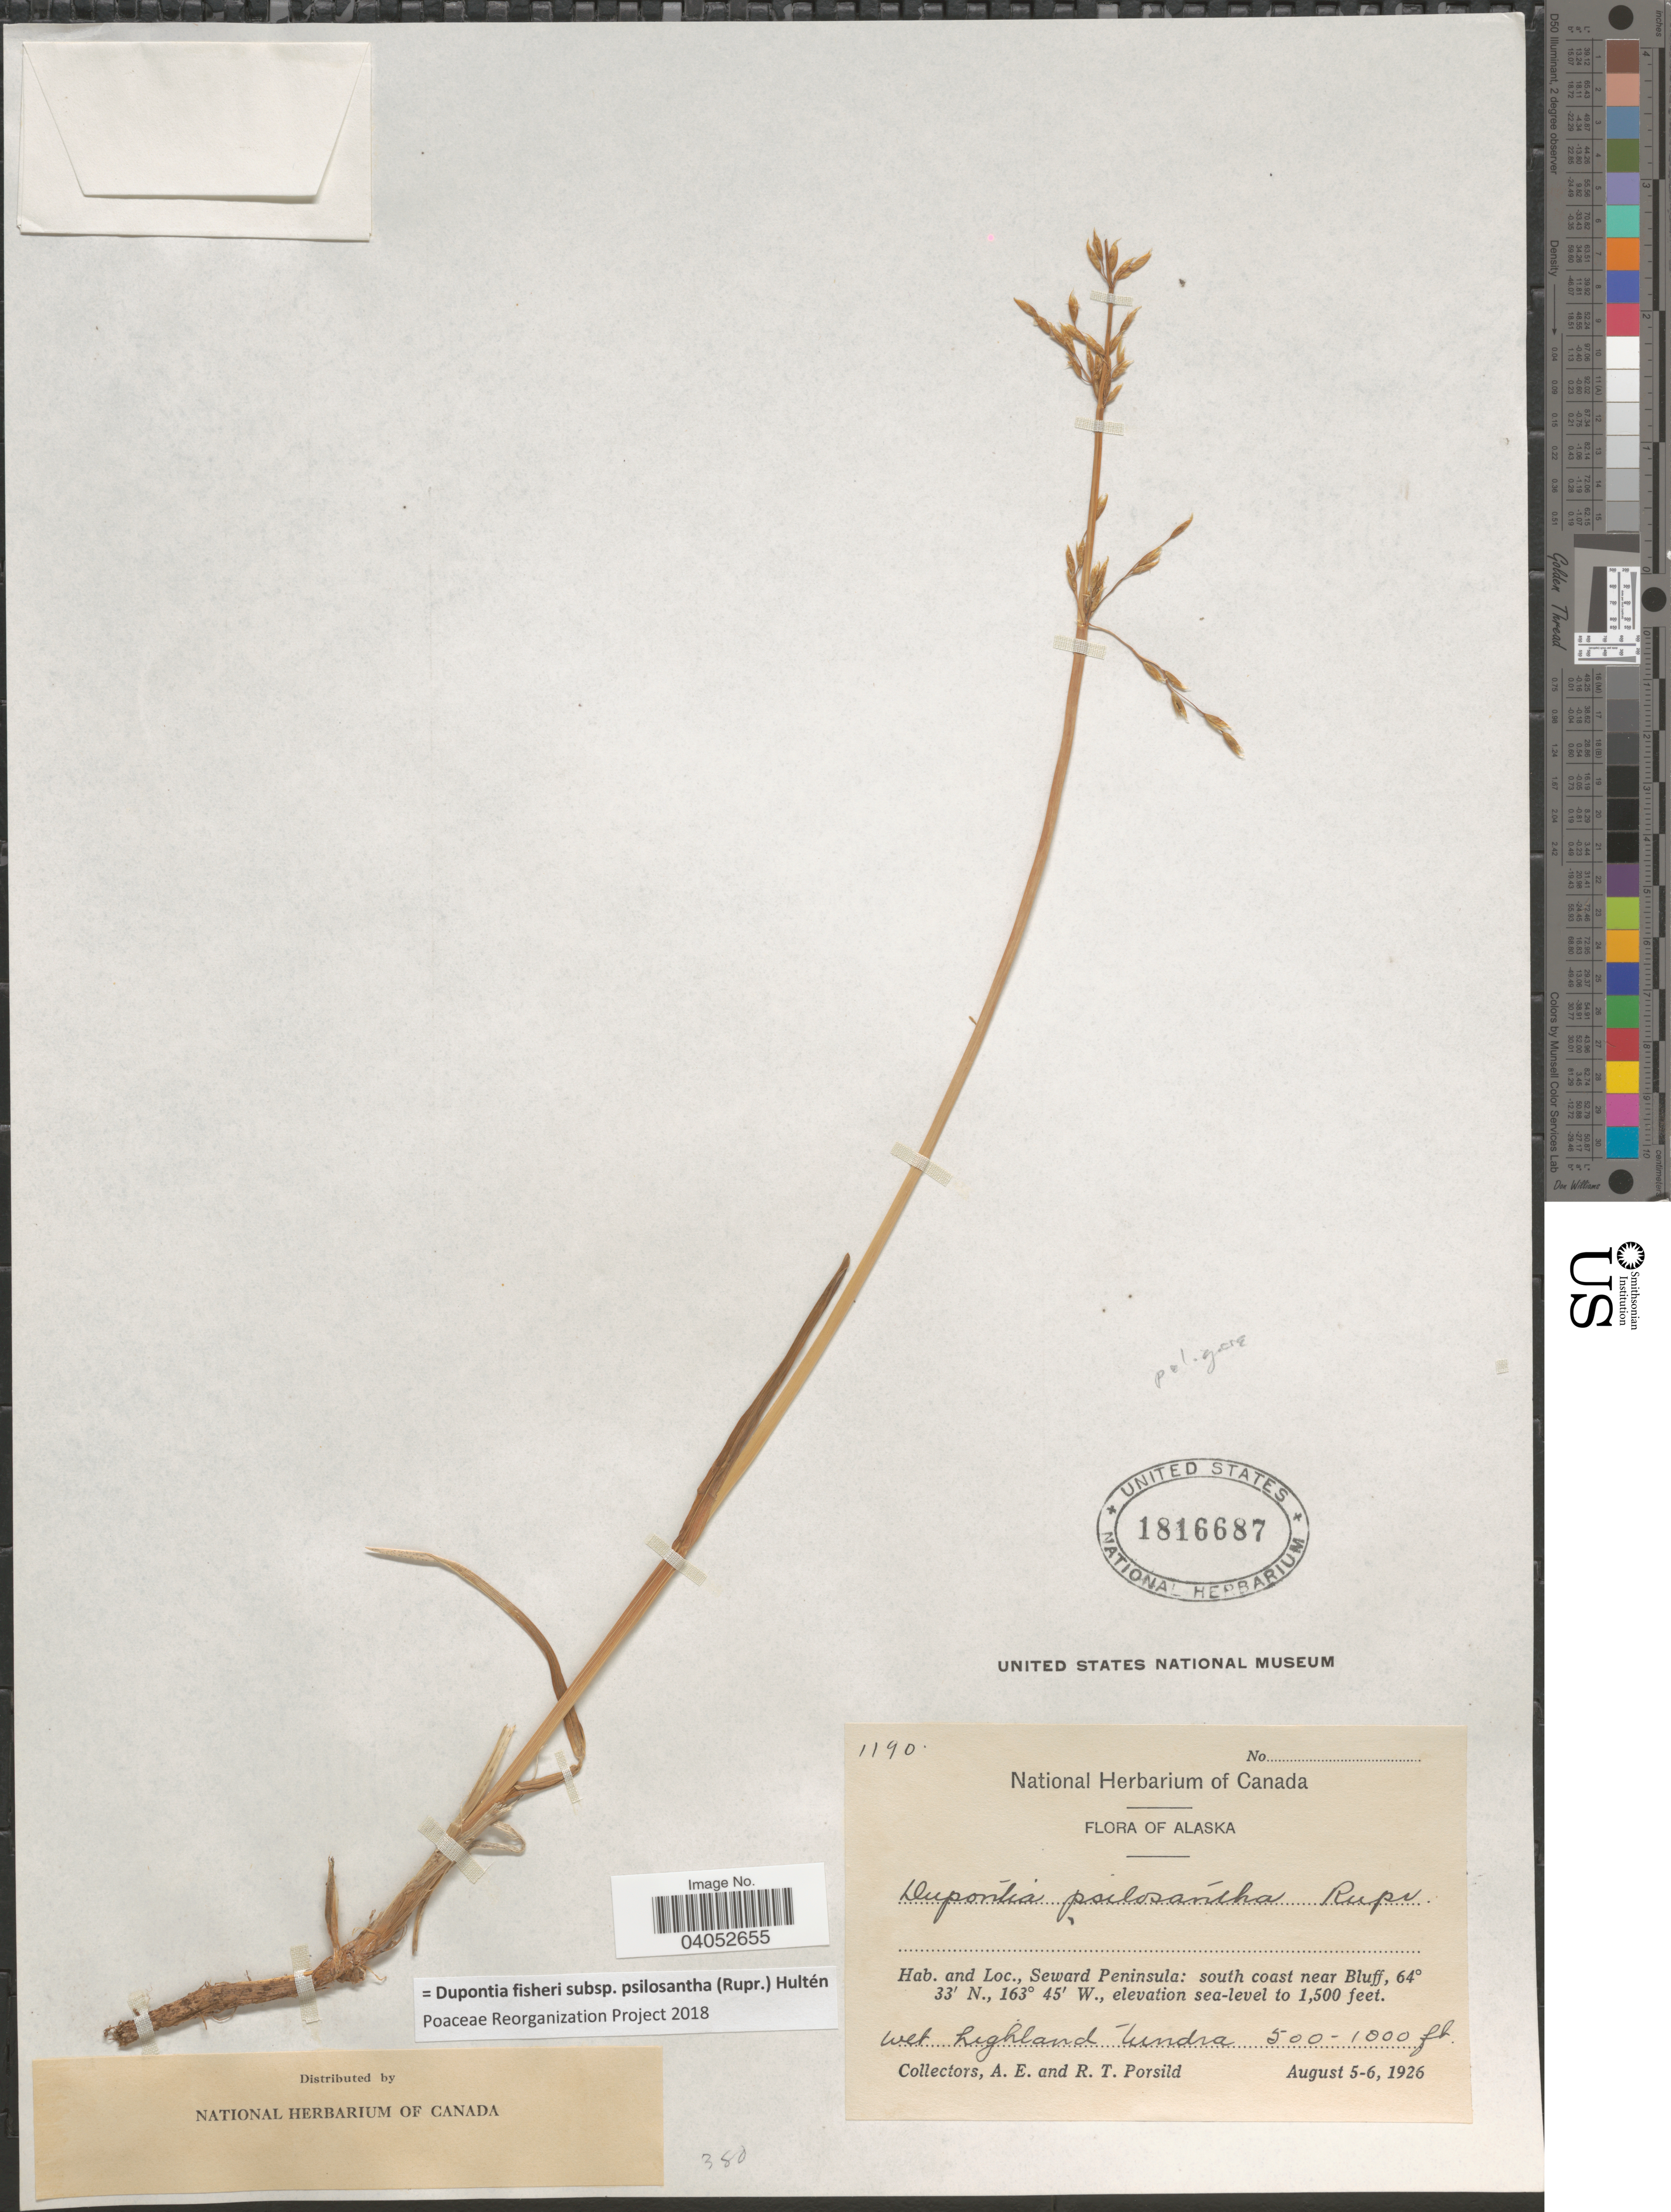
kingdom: Plantae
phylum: Tracheophyta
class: Liliopsida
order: Poales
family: Poaceae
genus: Dupontia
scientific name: Dupontia fisheri subsp. psilosantha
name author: (Rupr.) Hultén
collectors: A. E. Porsild & R. T. Porsild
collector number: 1190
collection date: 1926-08-05/1926-08-06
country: United States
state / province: Alaska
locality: Seward Peninsula: south coast near Bluff.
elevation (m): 152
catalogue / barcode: US 1816687